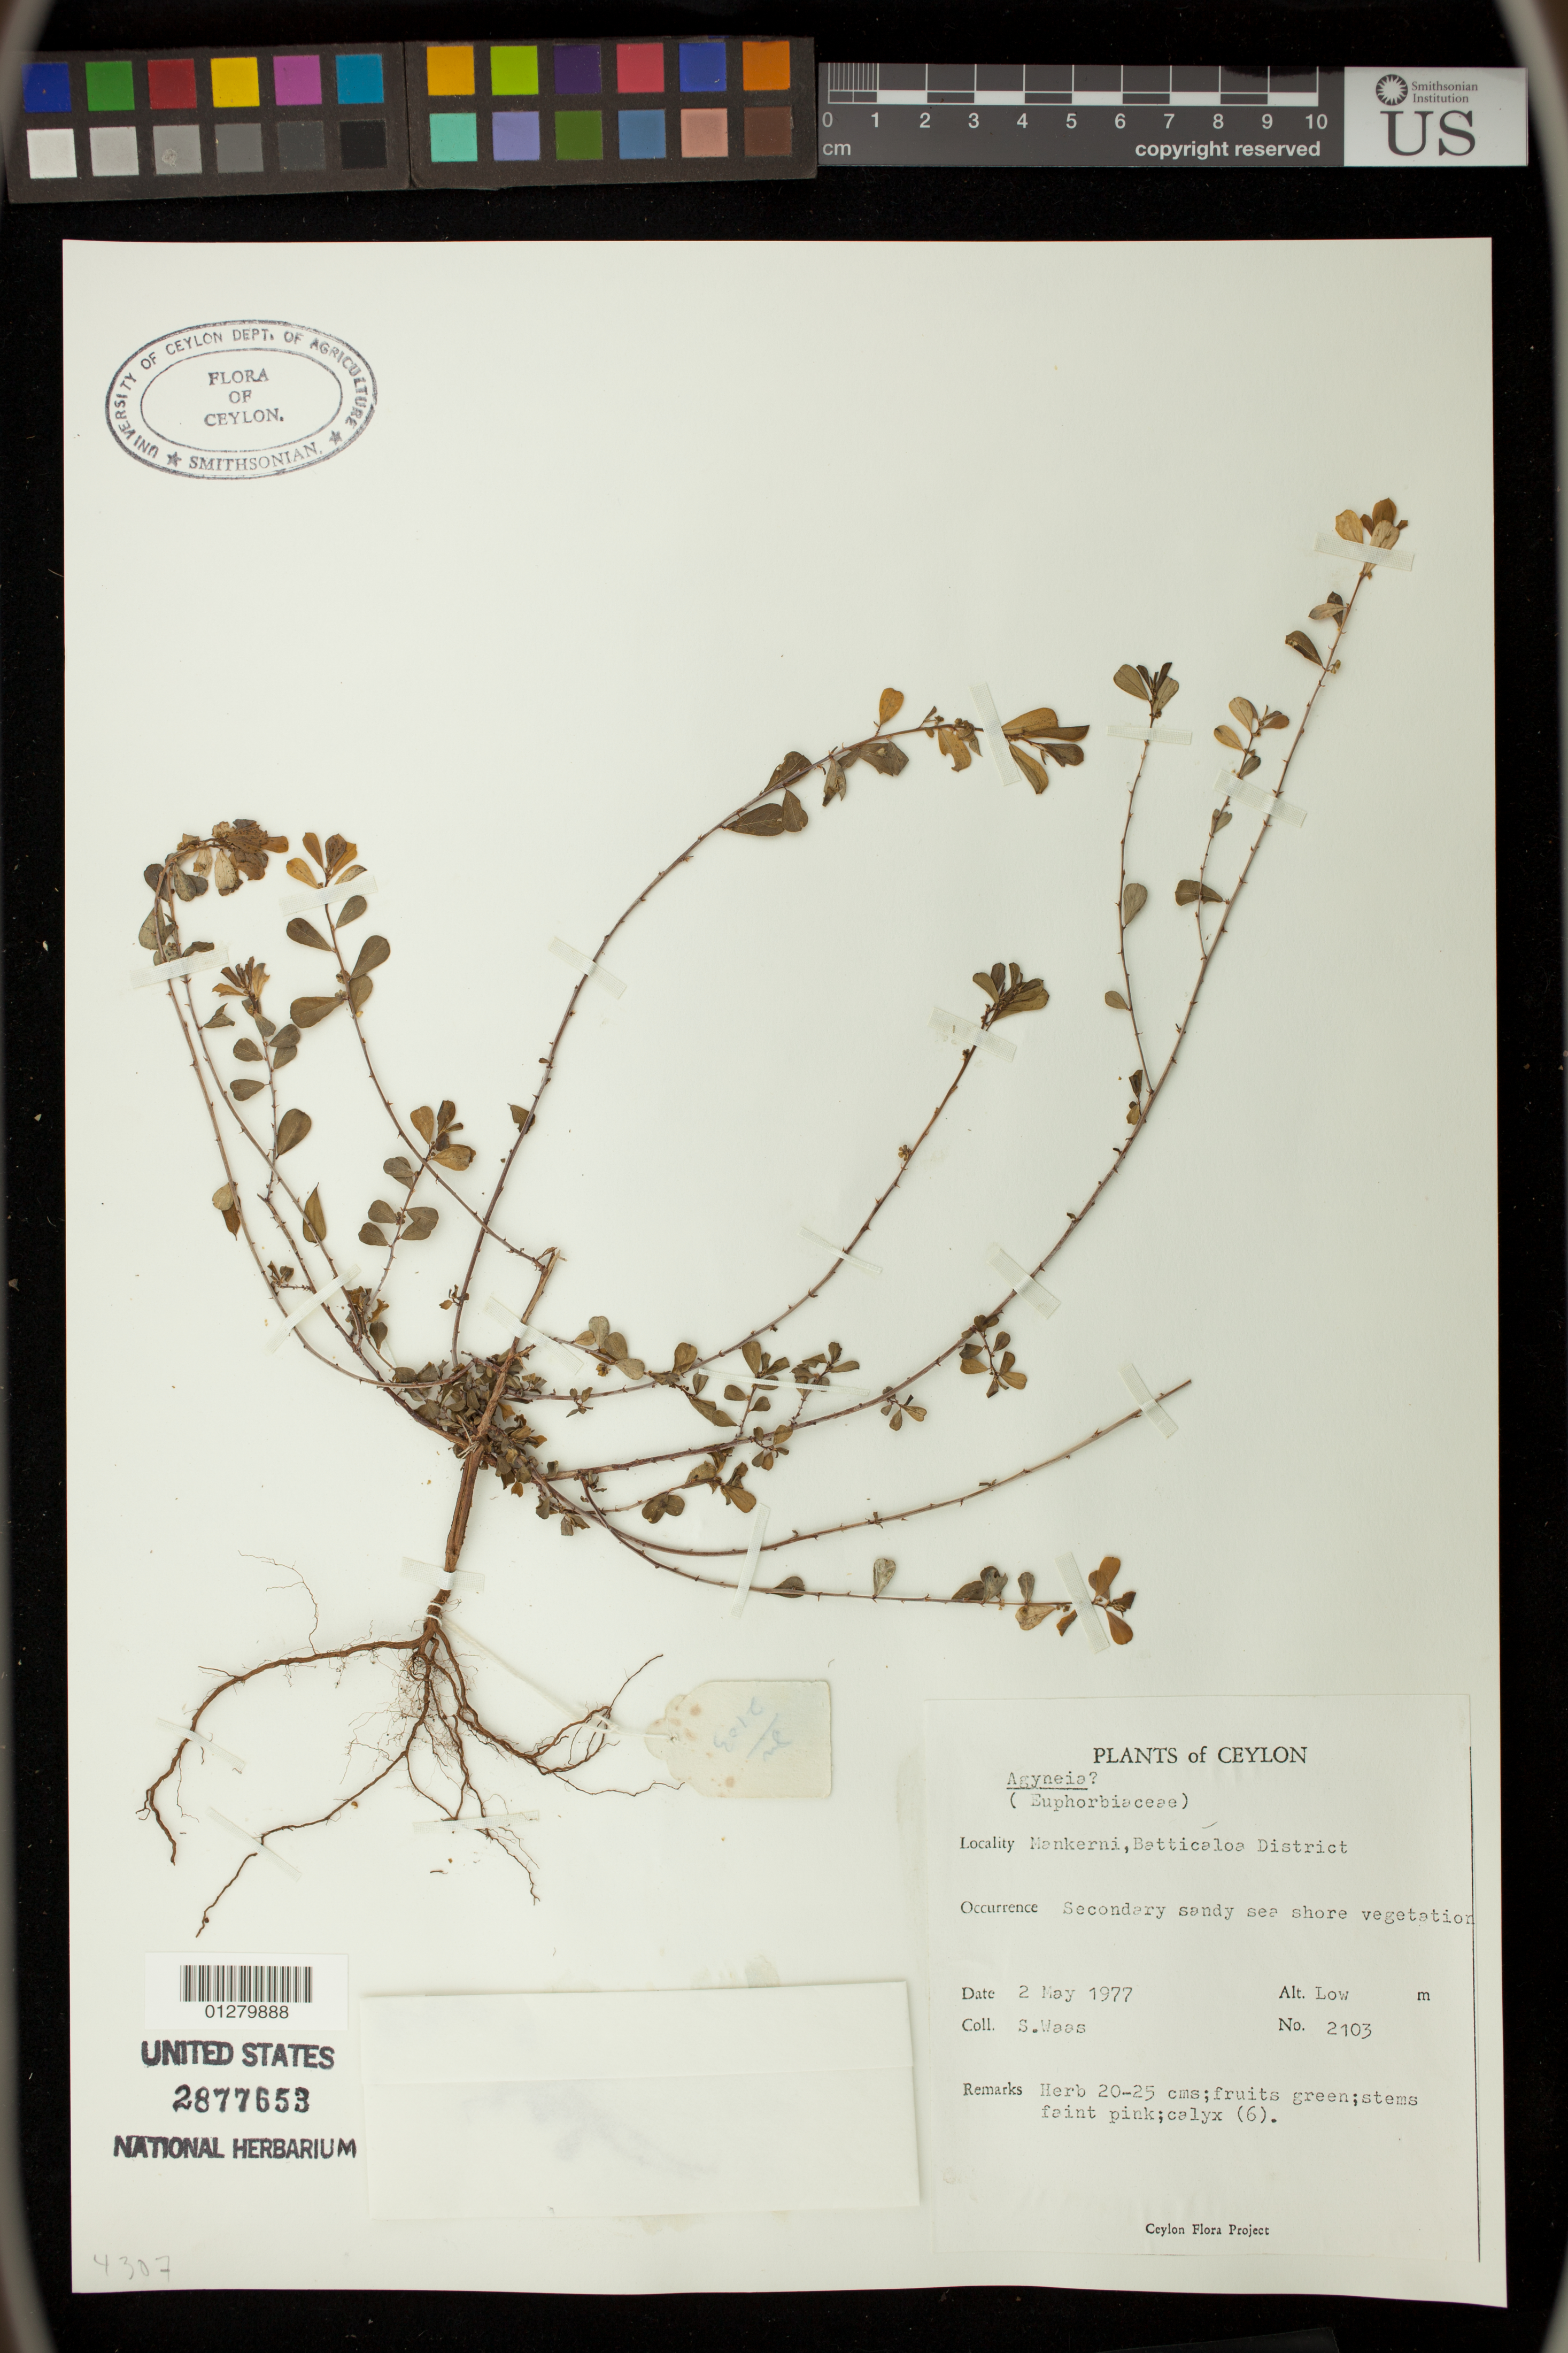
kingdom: Plantae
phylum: Tracheophyta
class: Magnoliopsida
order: Malpighiales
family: Phyllanthaceae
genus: Agyneia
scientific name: Agyneia sp.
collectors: S. Waas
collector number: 2103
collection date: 1977-05-02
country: Sri Lanka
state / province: Eastern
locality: Mankerni, Batticaloa District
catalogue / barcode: US 2877653